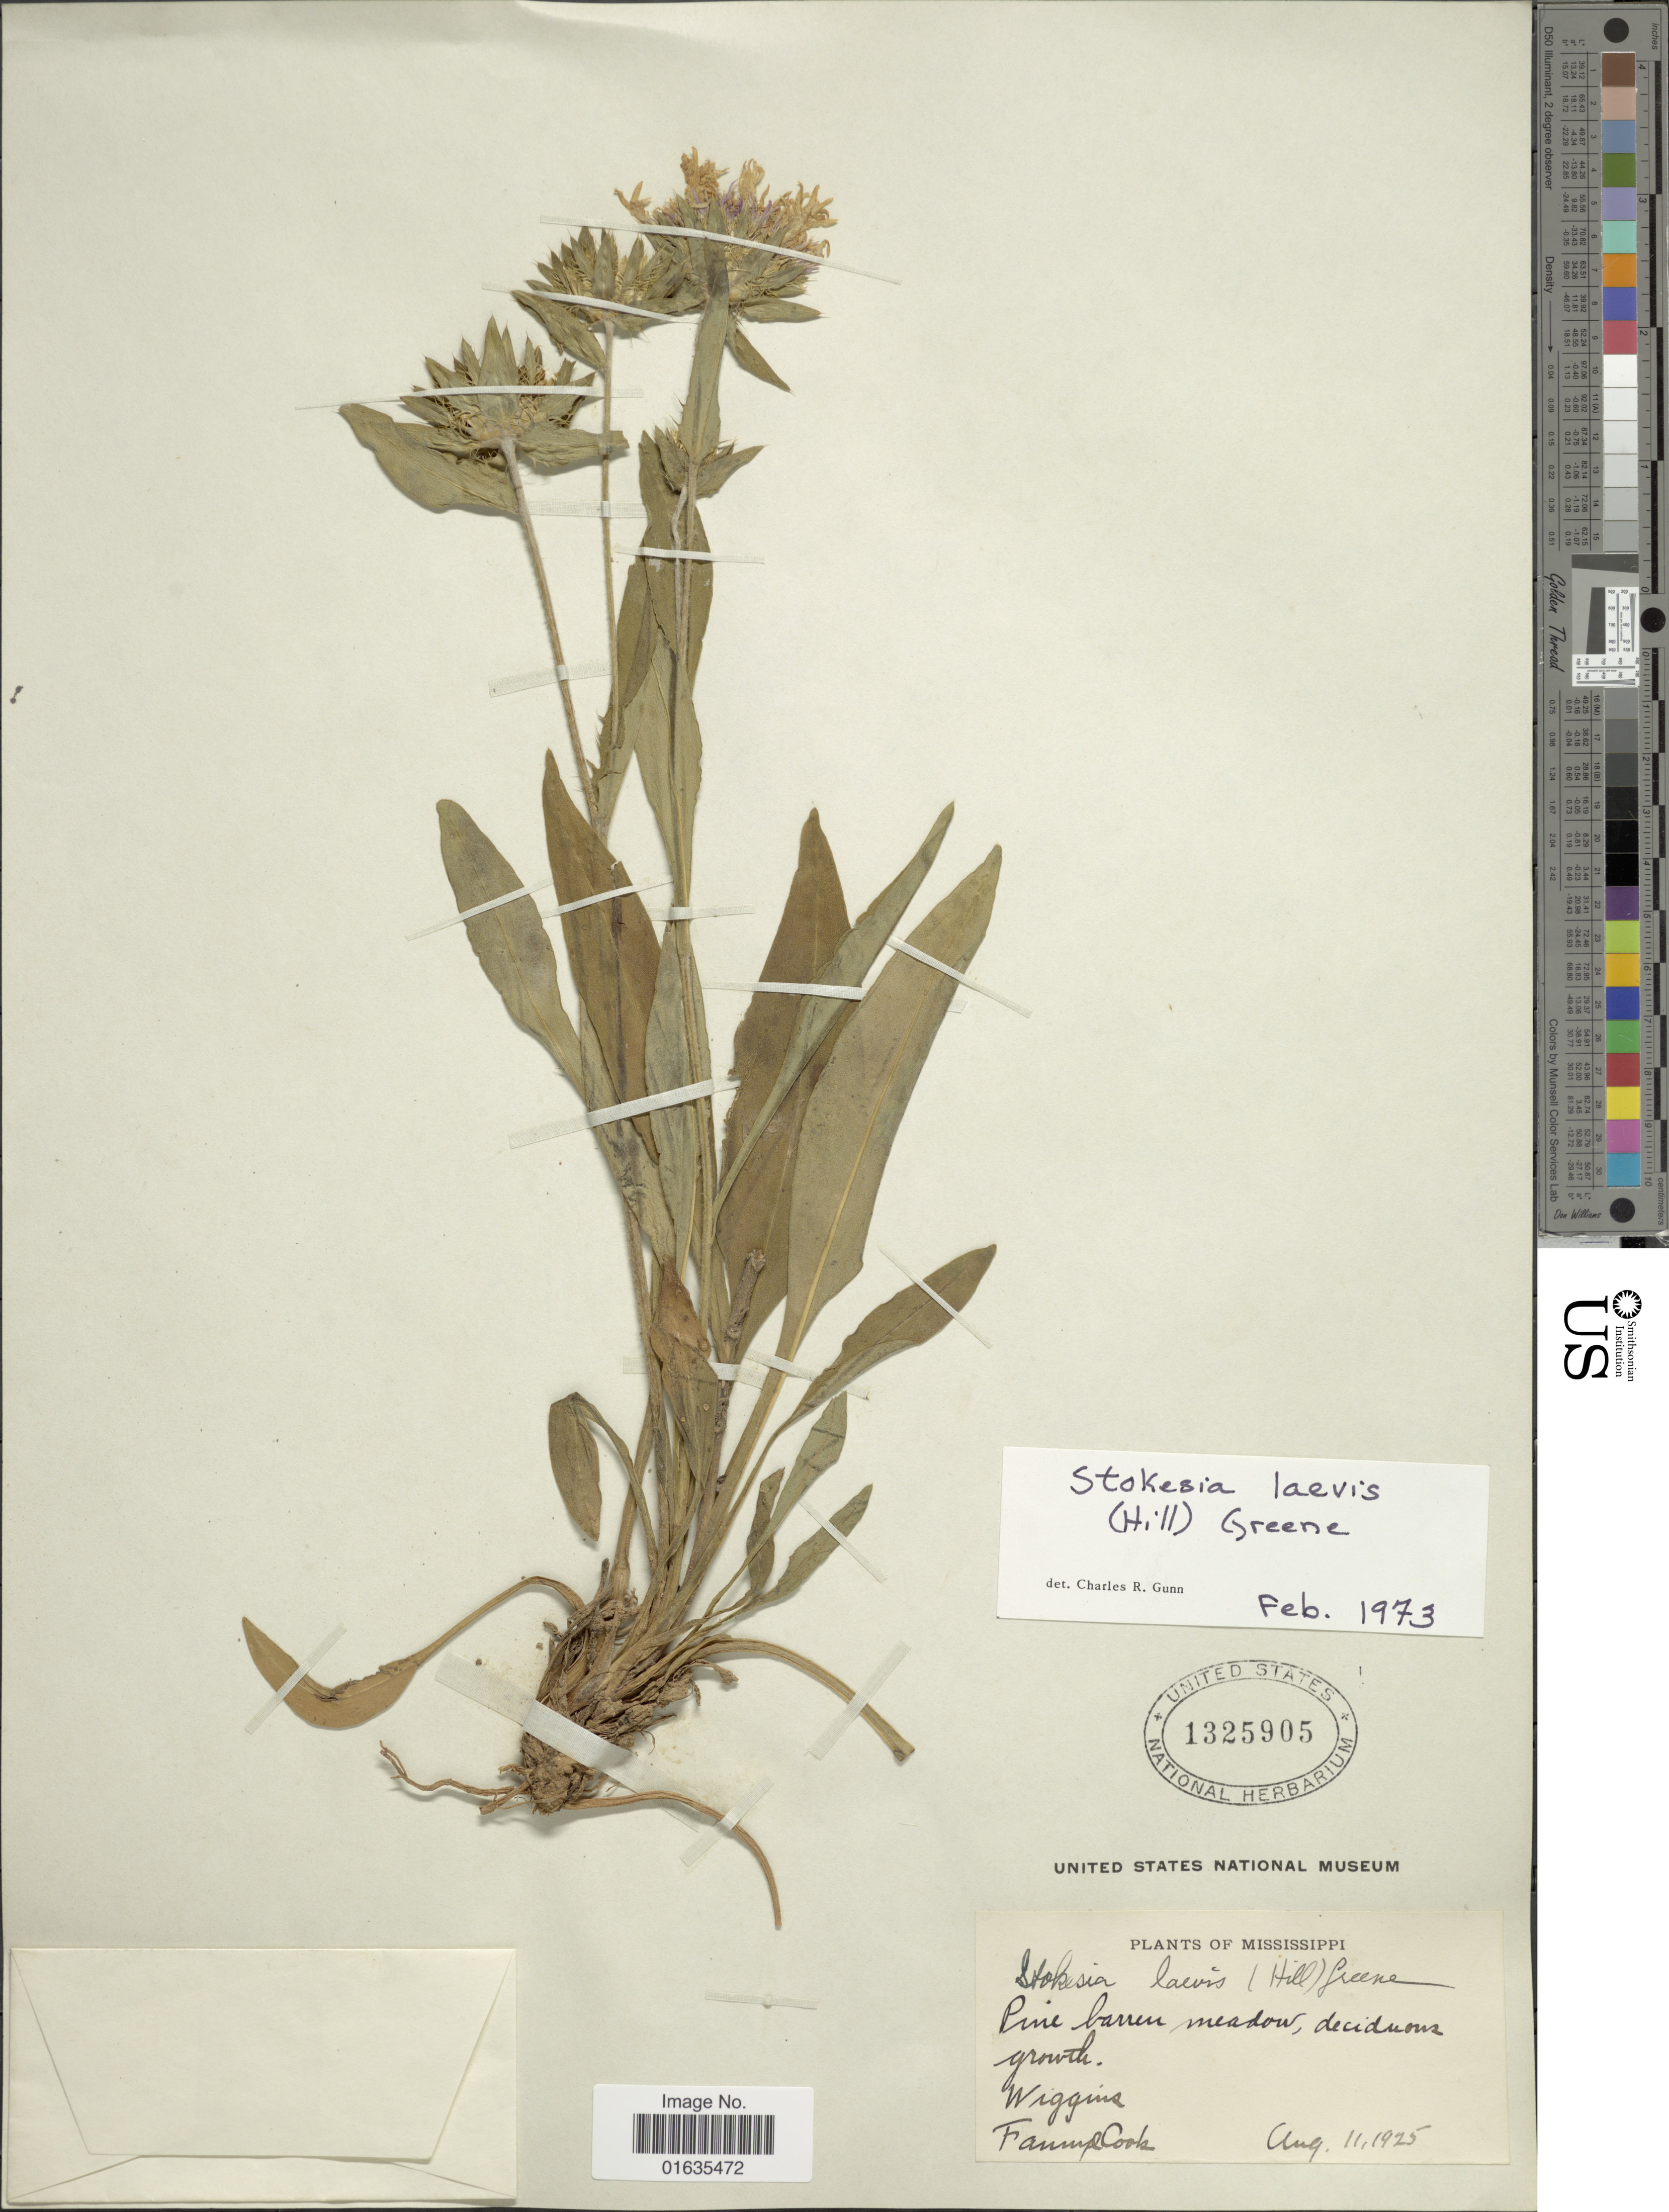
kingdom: Plantae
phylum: Tracheophyta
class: Magnoliopsida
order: Asterales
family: Asteraceae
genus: Stokesia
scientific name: Stokesia laevis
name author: (Hill) Greene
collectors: M. Fanning & Cook, --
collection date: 1925-08-11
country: United States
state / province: Mississippi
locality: Wiggins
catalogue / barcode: US 1325905